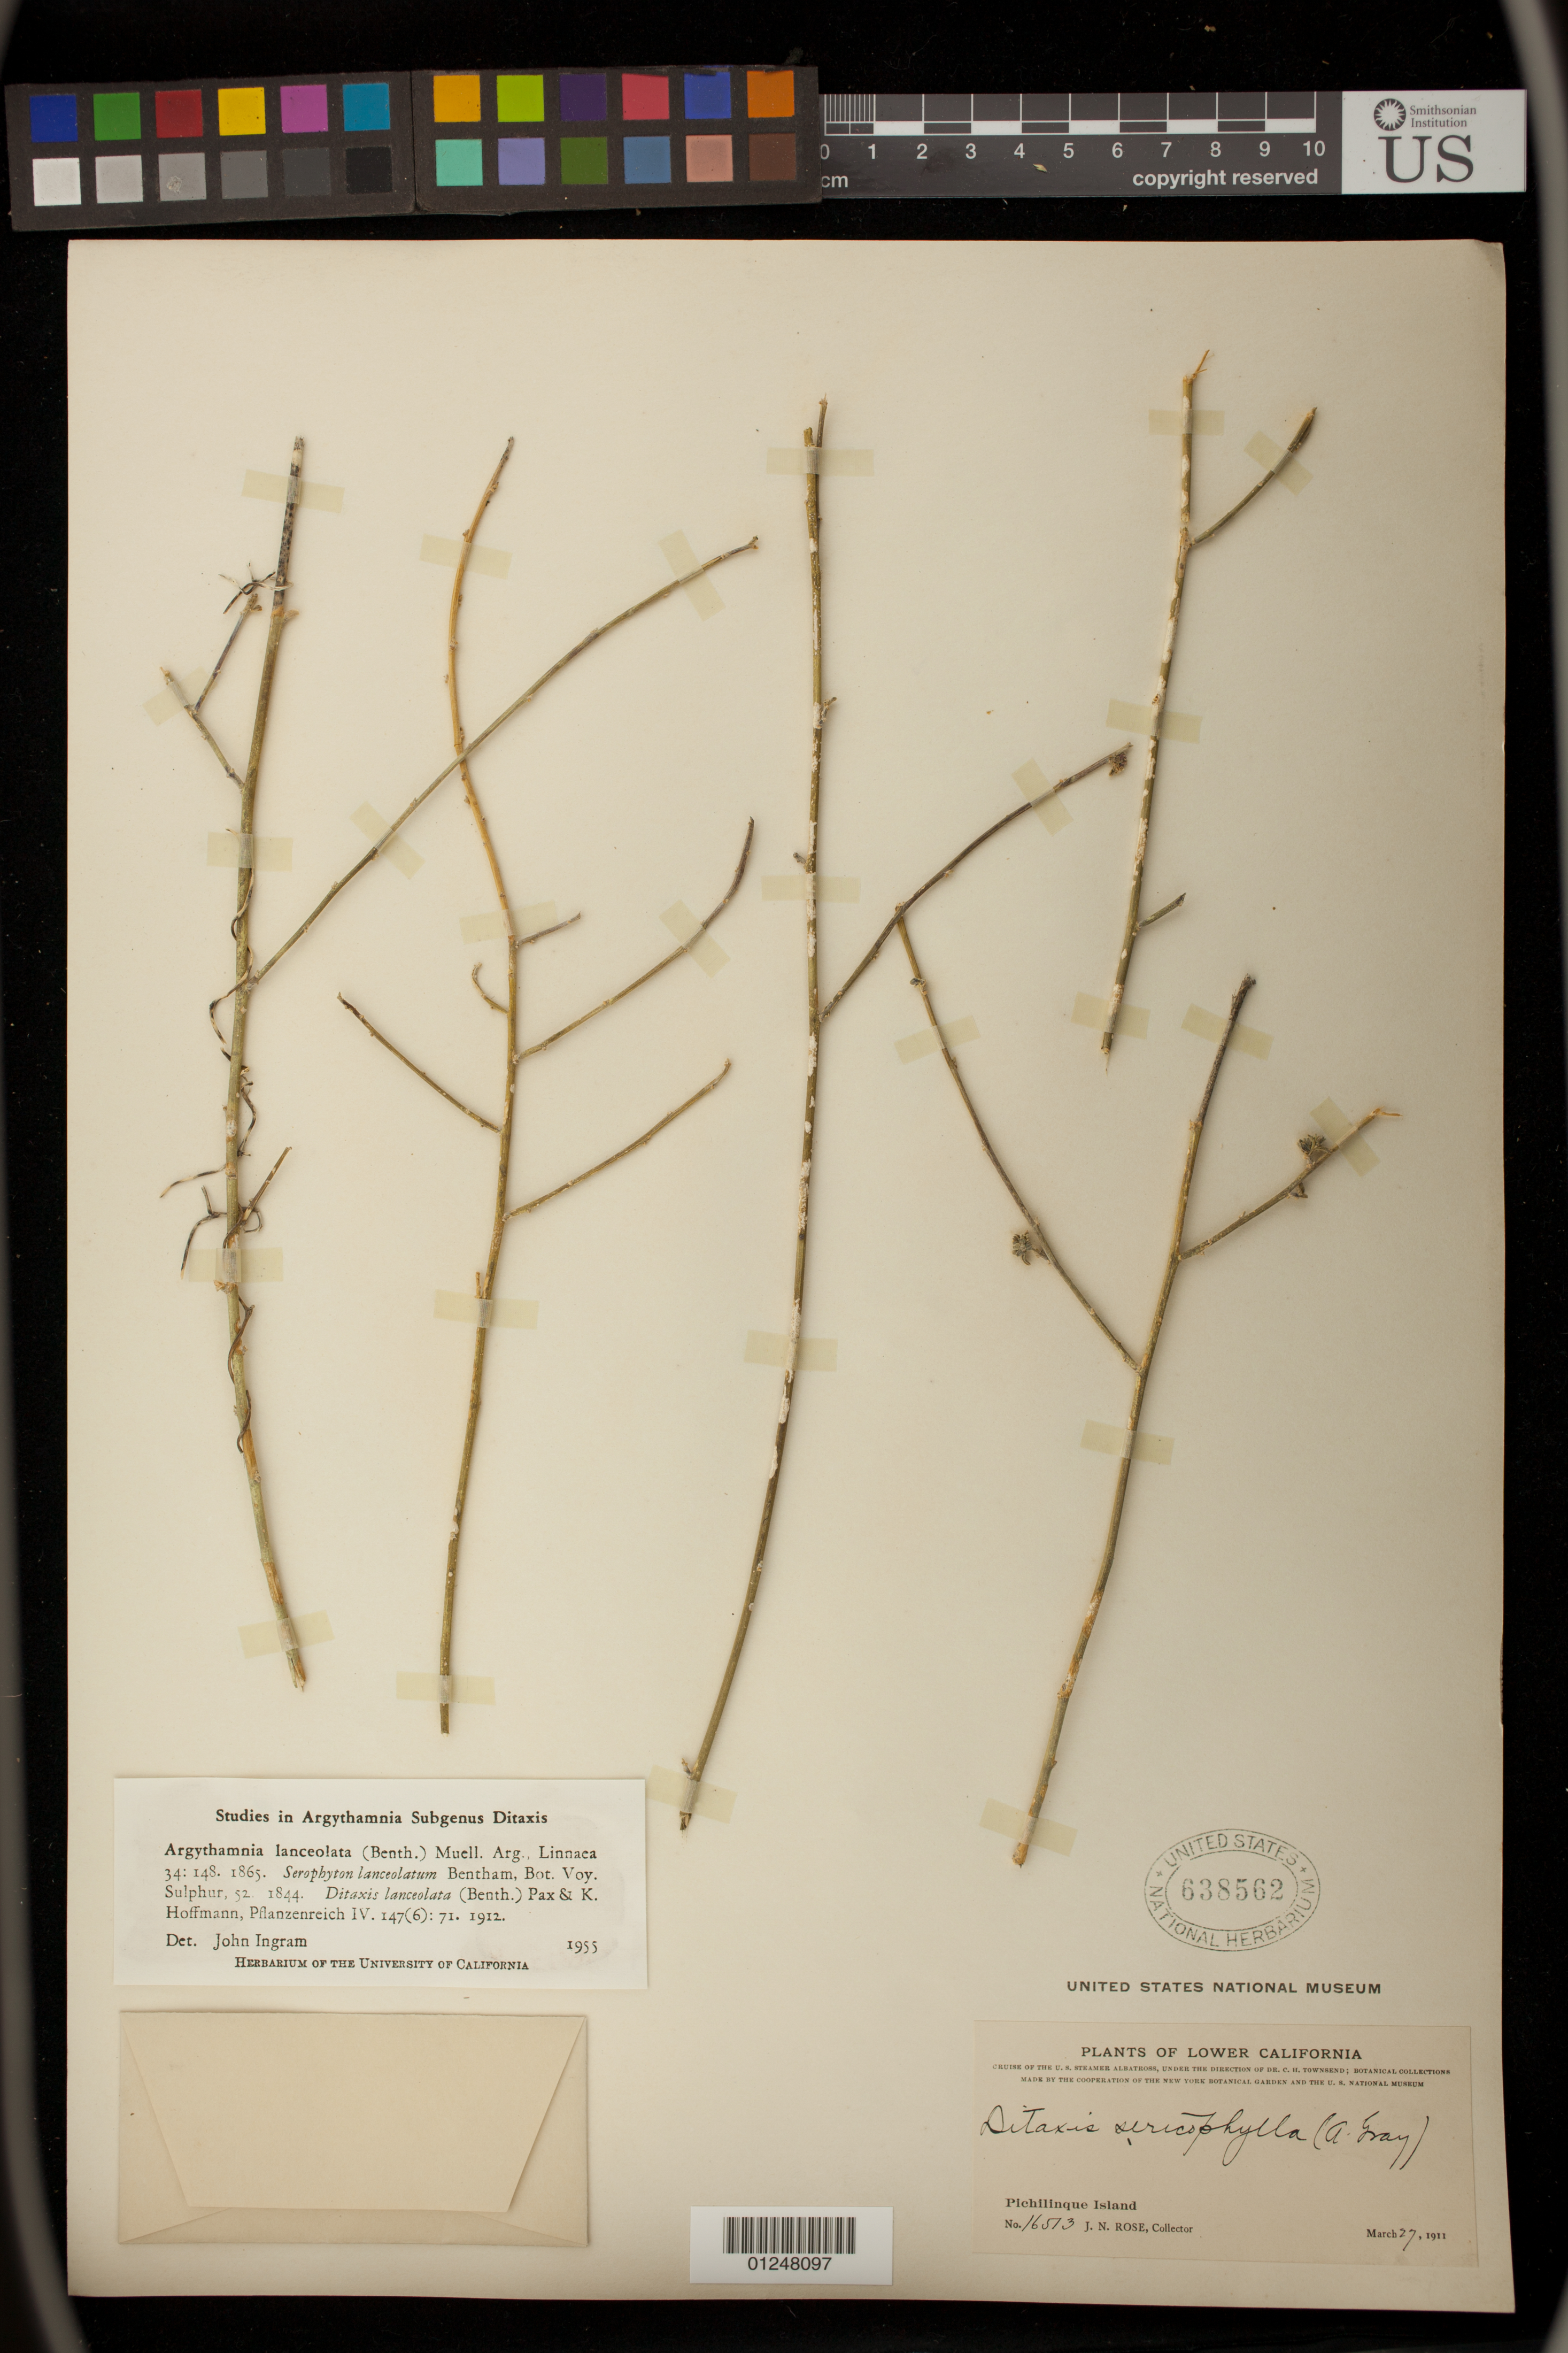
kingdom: Plantae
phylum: Tracheophyta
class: Magnoliopsida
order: Malpighiales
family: Euphorbiaceae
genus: Argythamnia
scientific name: Argythamnia lanceolata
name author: (Benth.) Müll. Arg.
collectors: J. N. Rose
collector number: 16513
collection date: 1911-03-27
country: Mexico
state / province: Baja California Sur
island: Pichilinque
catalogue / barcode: US 638562